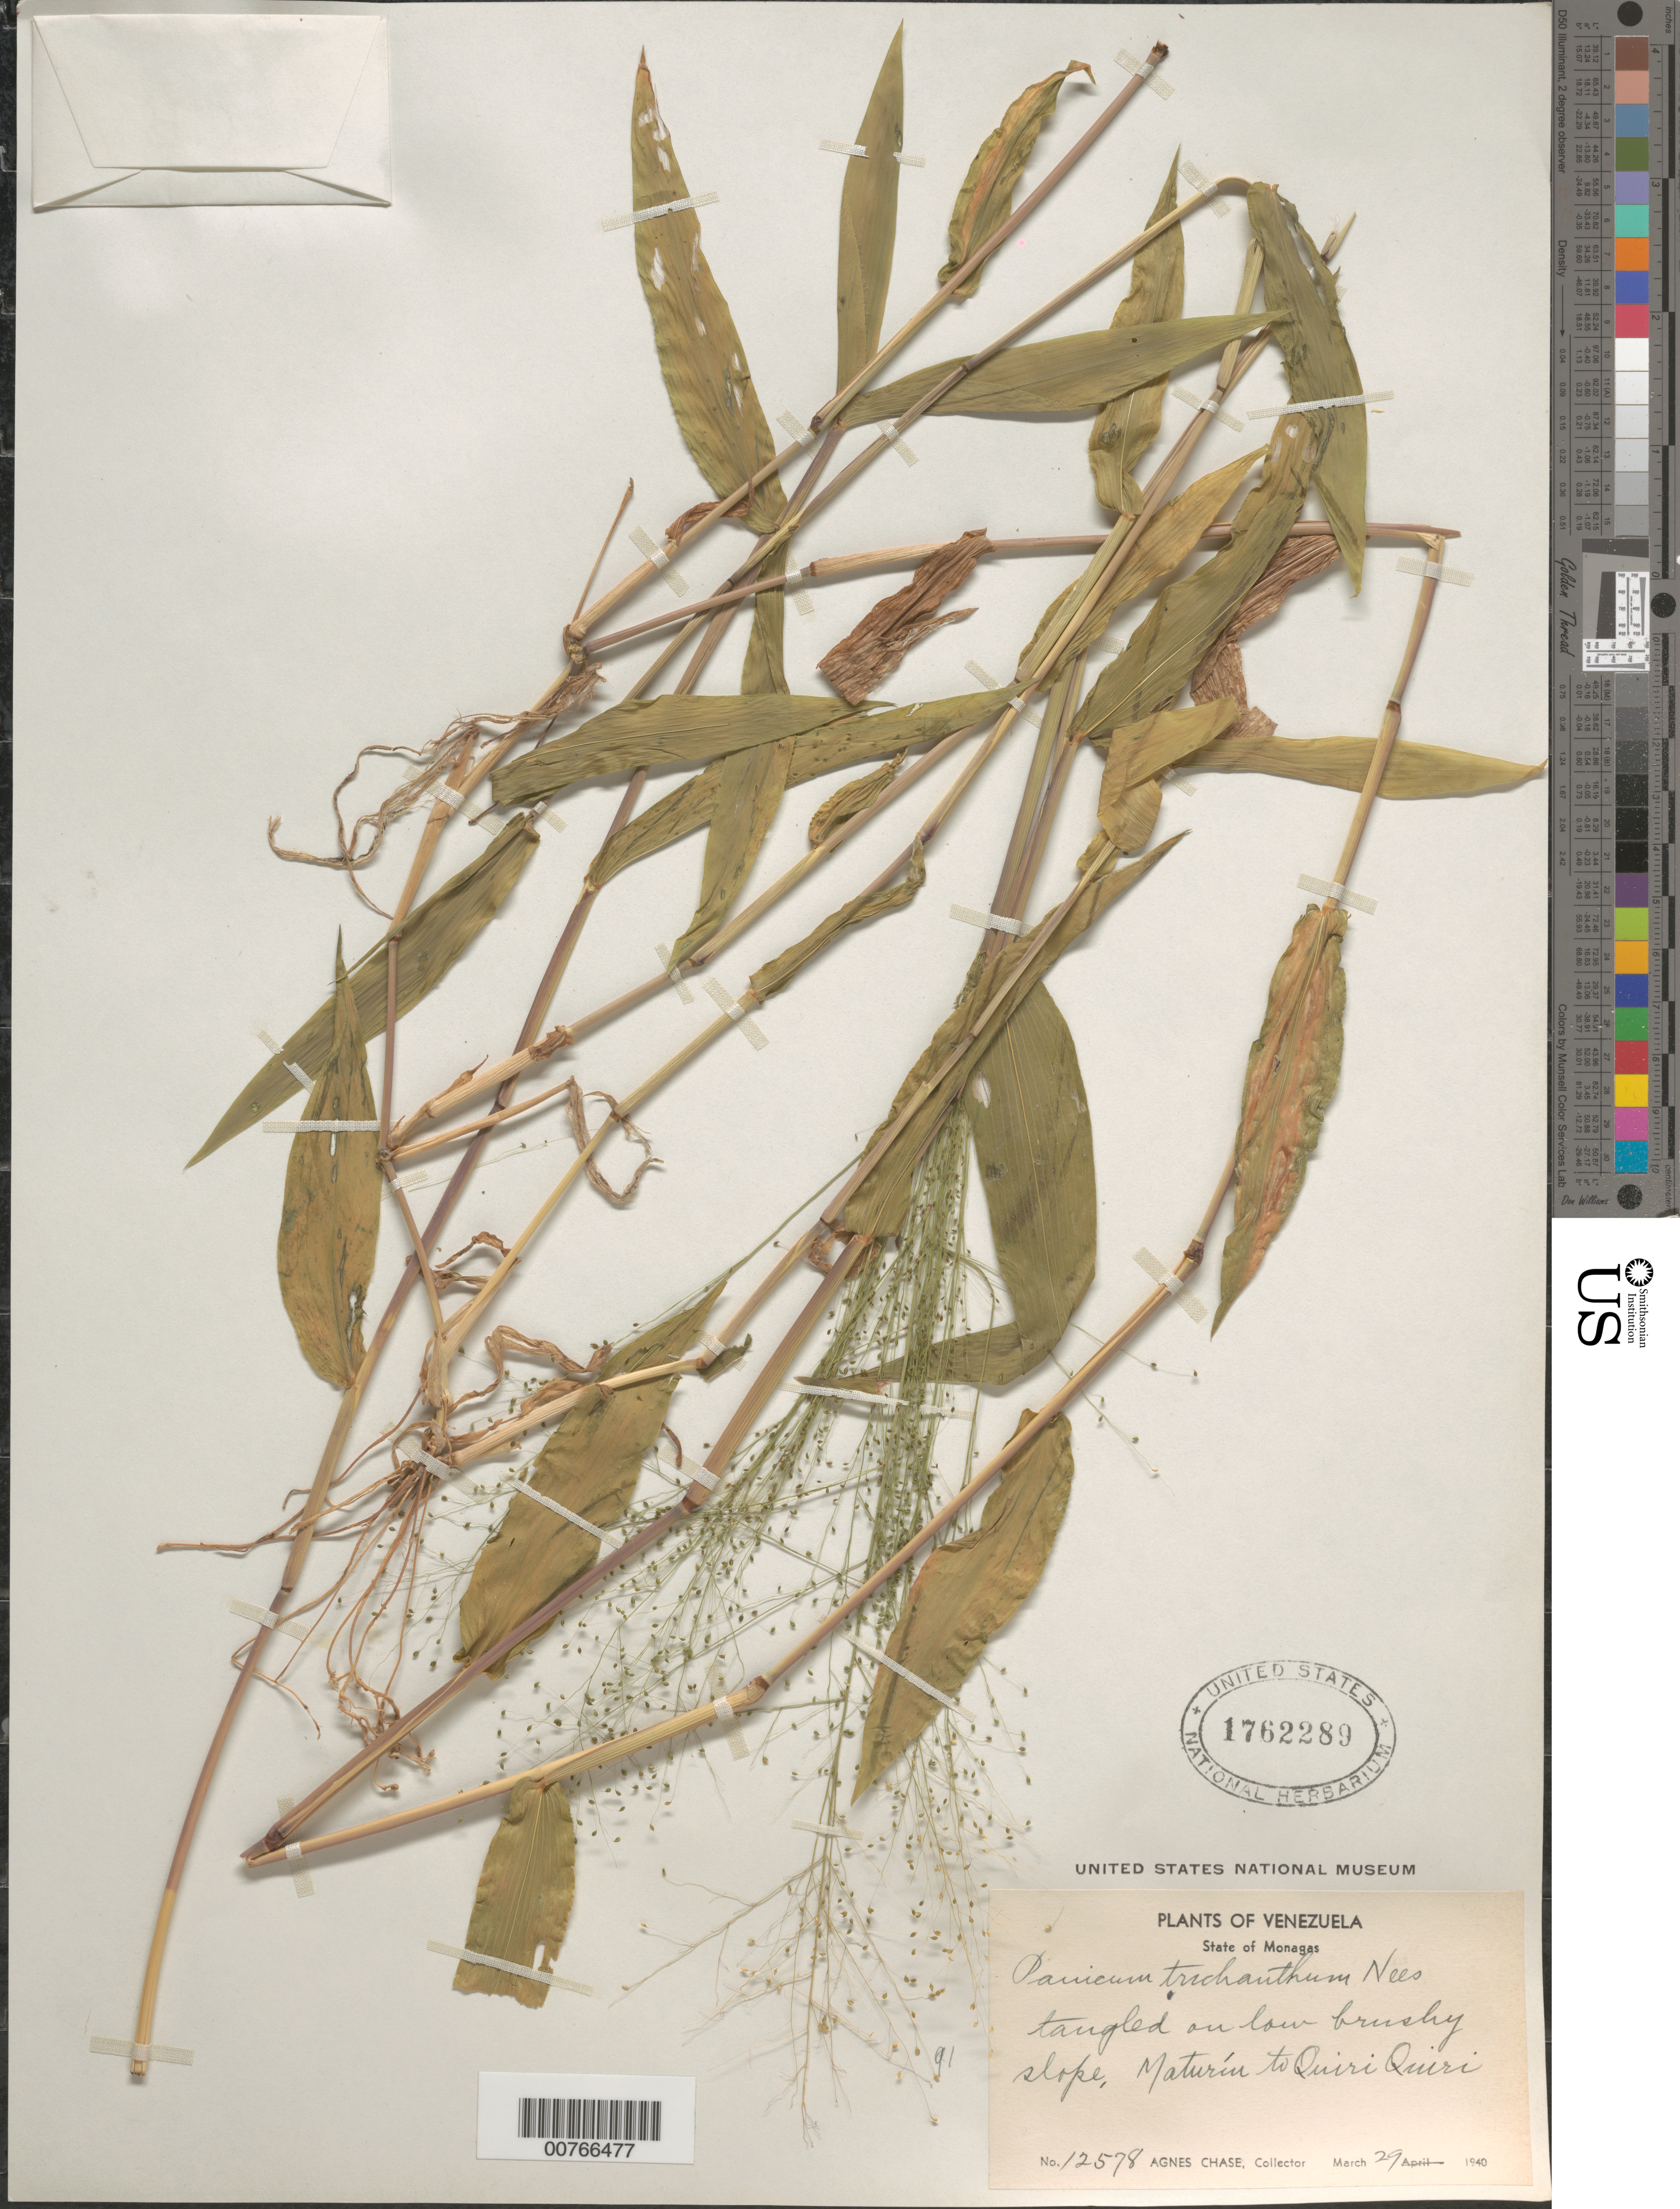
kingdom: Plantae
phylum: Tracheophyta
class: Liliopsida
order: Poales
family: Poaceae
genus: Panicum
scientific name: Panicum trichanthum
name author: Nees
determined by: Chase, [M.] Agnes, (US)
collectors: A. Chase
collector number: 12578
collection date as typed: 29 Mar 1940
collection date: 1940-03-29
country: Venezuela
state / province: Monagas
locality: Maturíu to Quiri Quiri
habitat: tangled on low brushy slope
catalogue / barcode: US 1762289